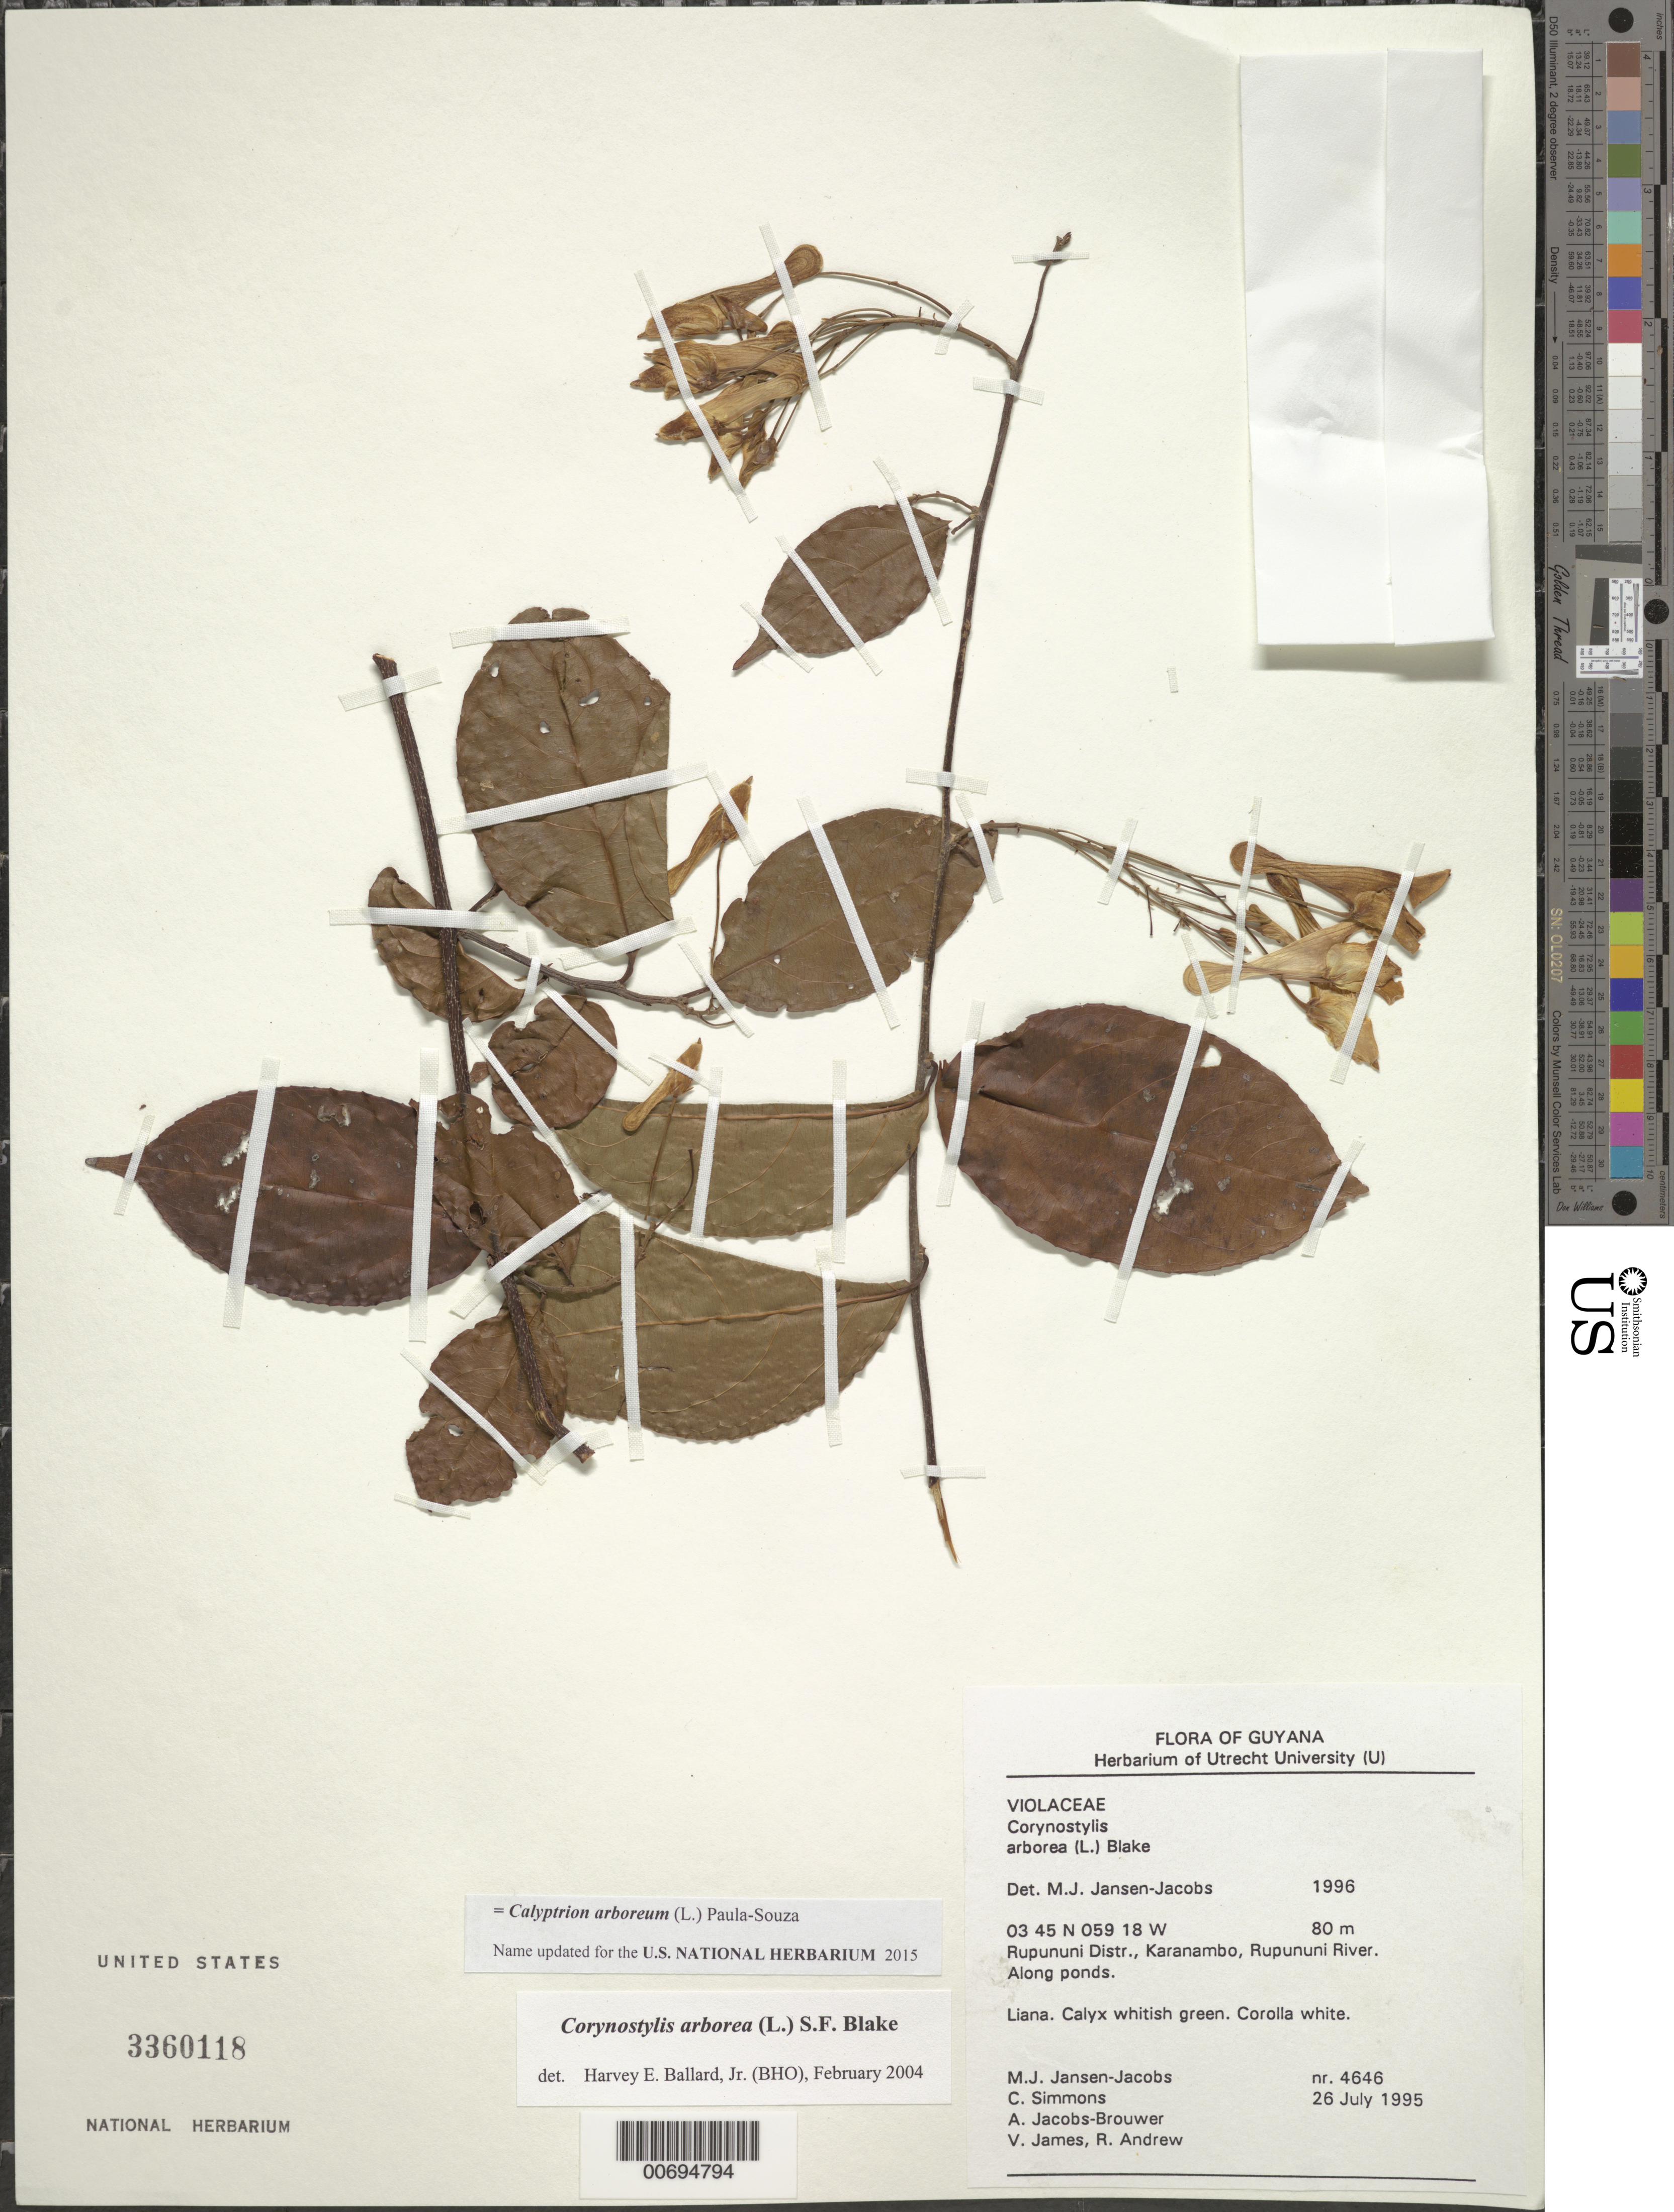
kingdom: Plantae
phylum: Tracheophyta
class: Magnoliopsida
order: Malpighiales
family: Violaceae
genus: Calyptrion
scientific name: Calyptrion arboreum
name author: (L.) Paula-Souza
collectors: M. J. Jansen-Jacobs, C. Simons, A. Jacobs-Brouwer, V. James & R. Andrew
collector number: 4646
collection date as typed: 26-Jul-95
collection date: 1995-07-26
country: Guyana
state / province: U. Takutu-U. Essequibo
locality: Karanambo, Rupununi River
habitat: Along ponds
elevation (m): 80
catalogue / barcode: US 3360118